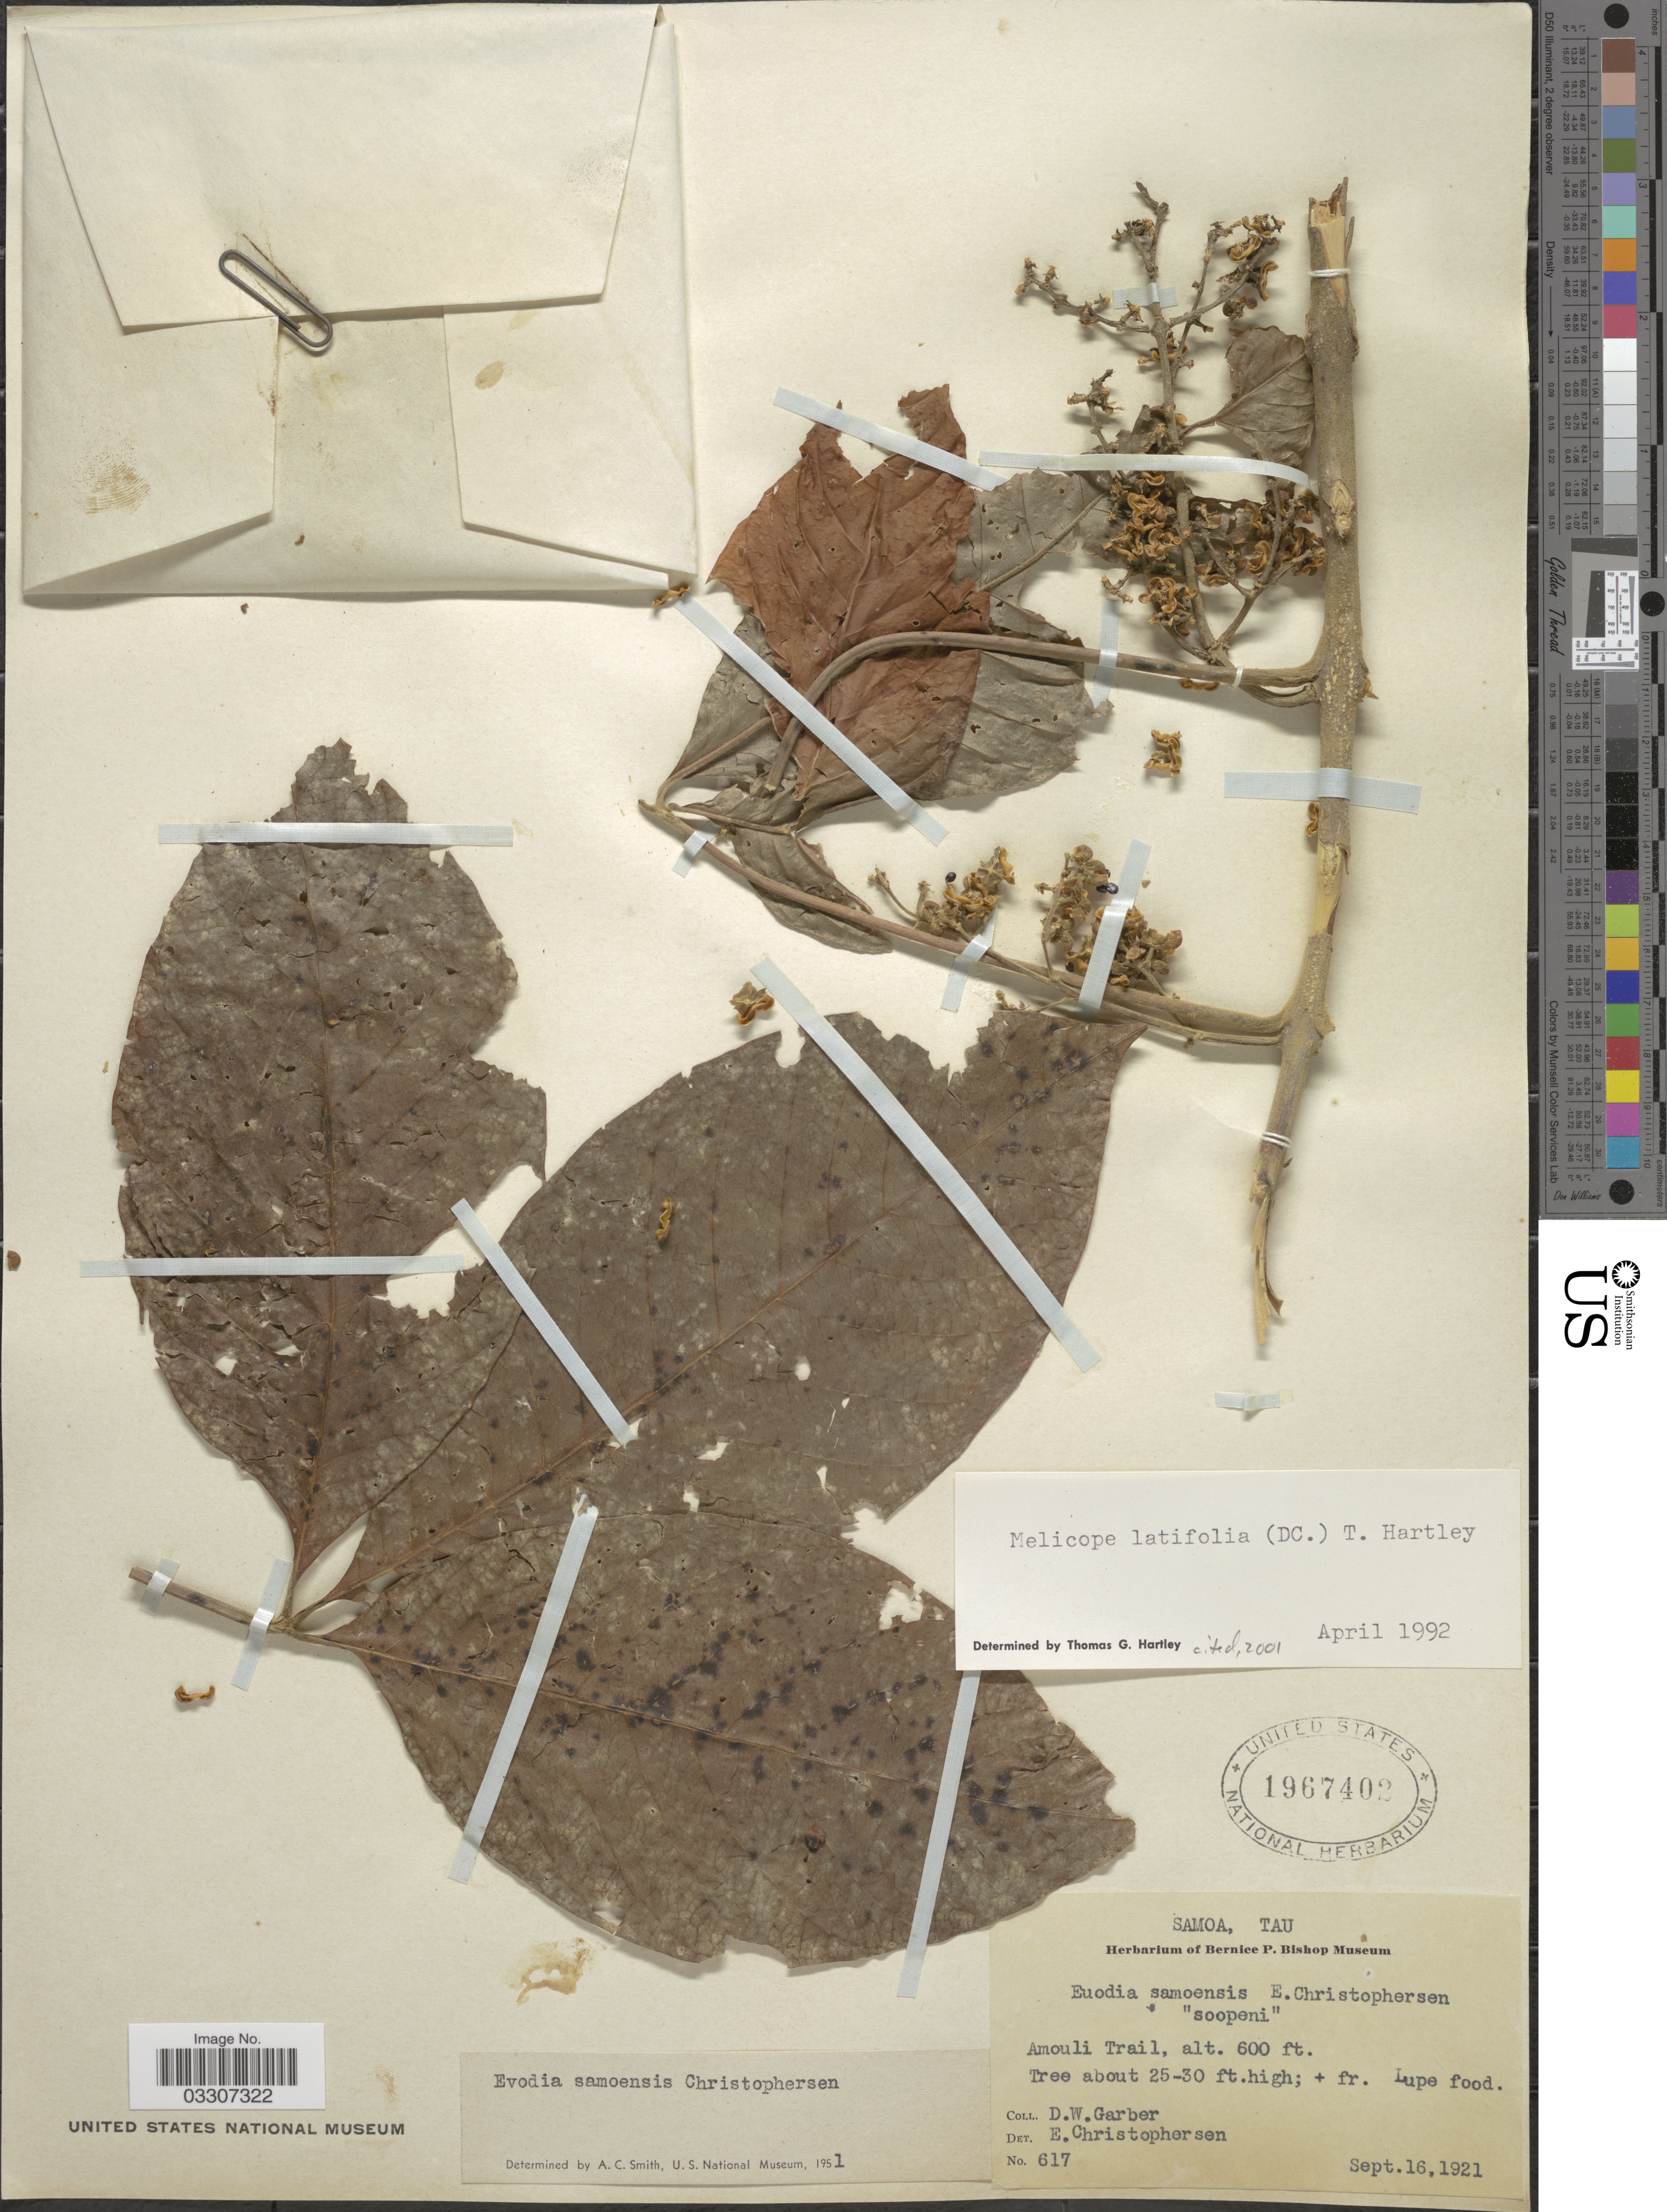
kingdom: Plantae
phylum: Tracheophyta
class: Magnoliopsida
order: Sapindales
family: Rutaceae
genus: Melicope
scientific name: Melicope latifolia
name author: (DC.) T.G. Hartley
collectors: D. W. Garber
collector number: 617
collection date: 1921-09-16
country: American Samoa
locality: Samoa, Tau. Amouli Trail.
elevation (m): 183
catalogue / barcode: US 1967402